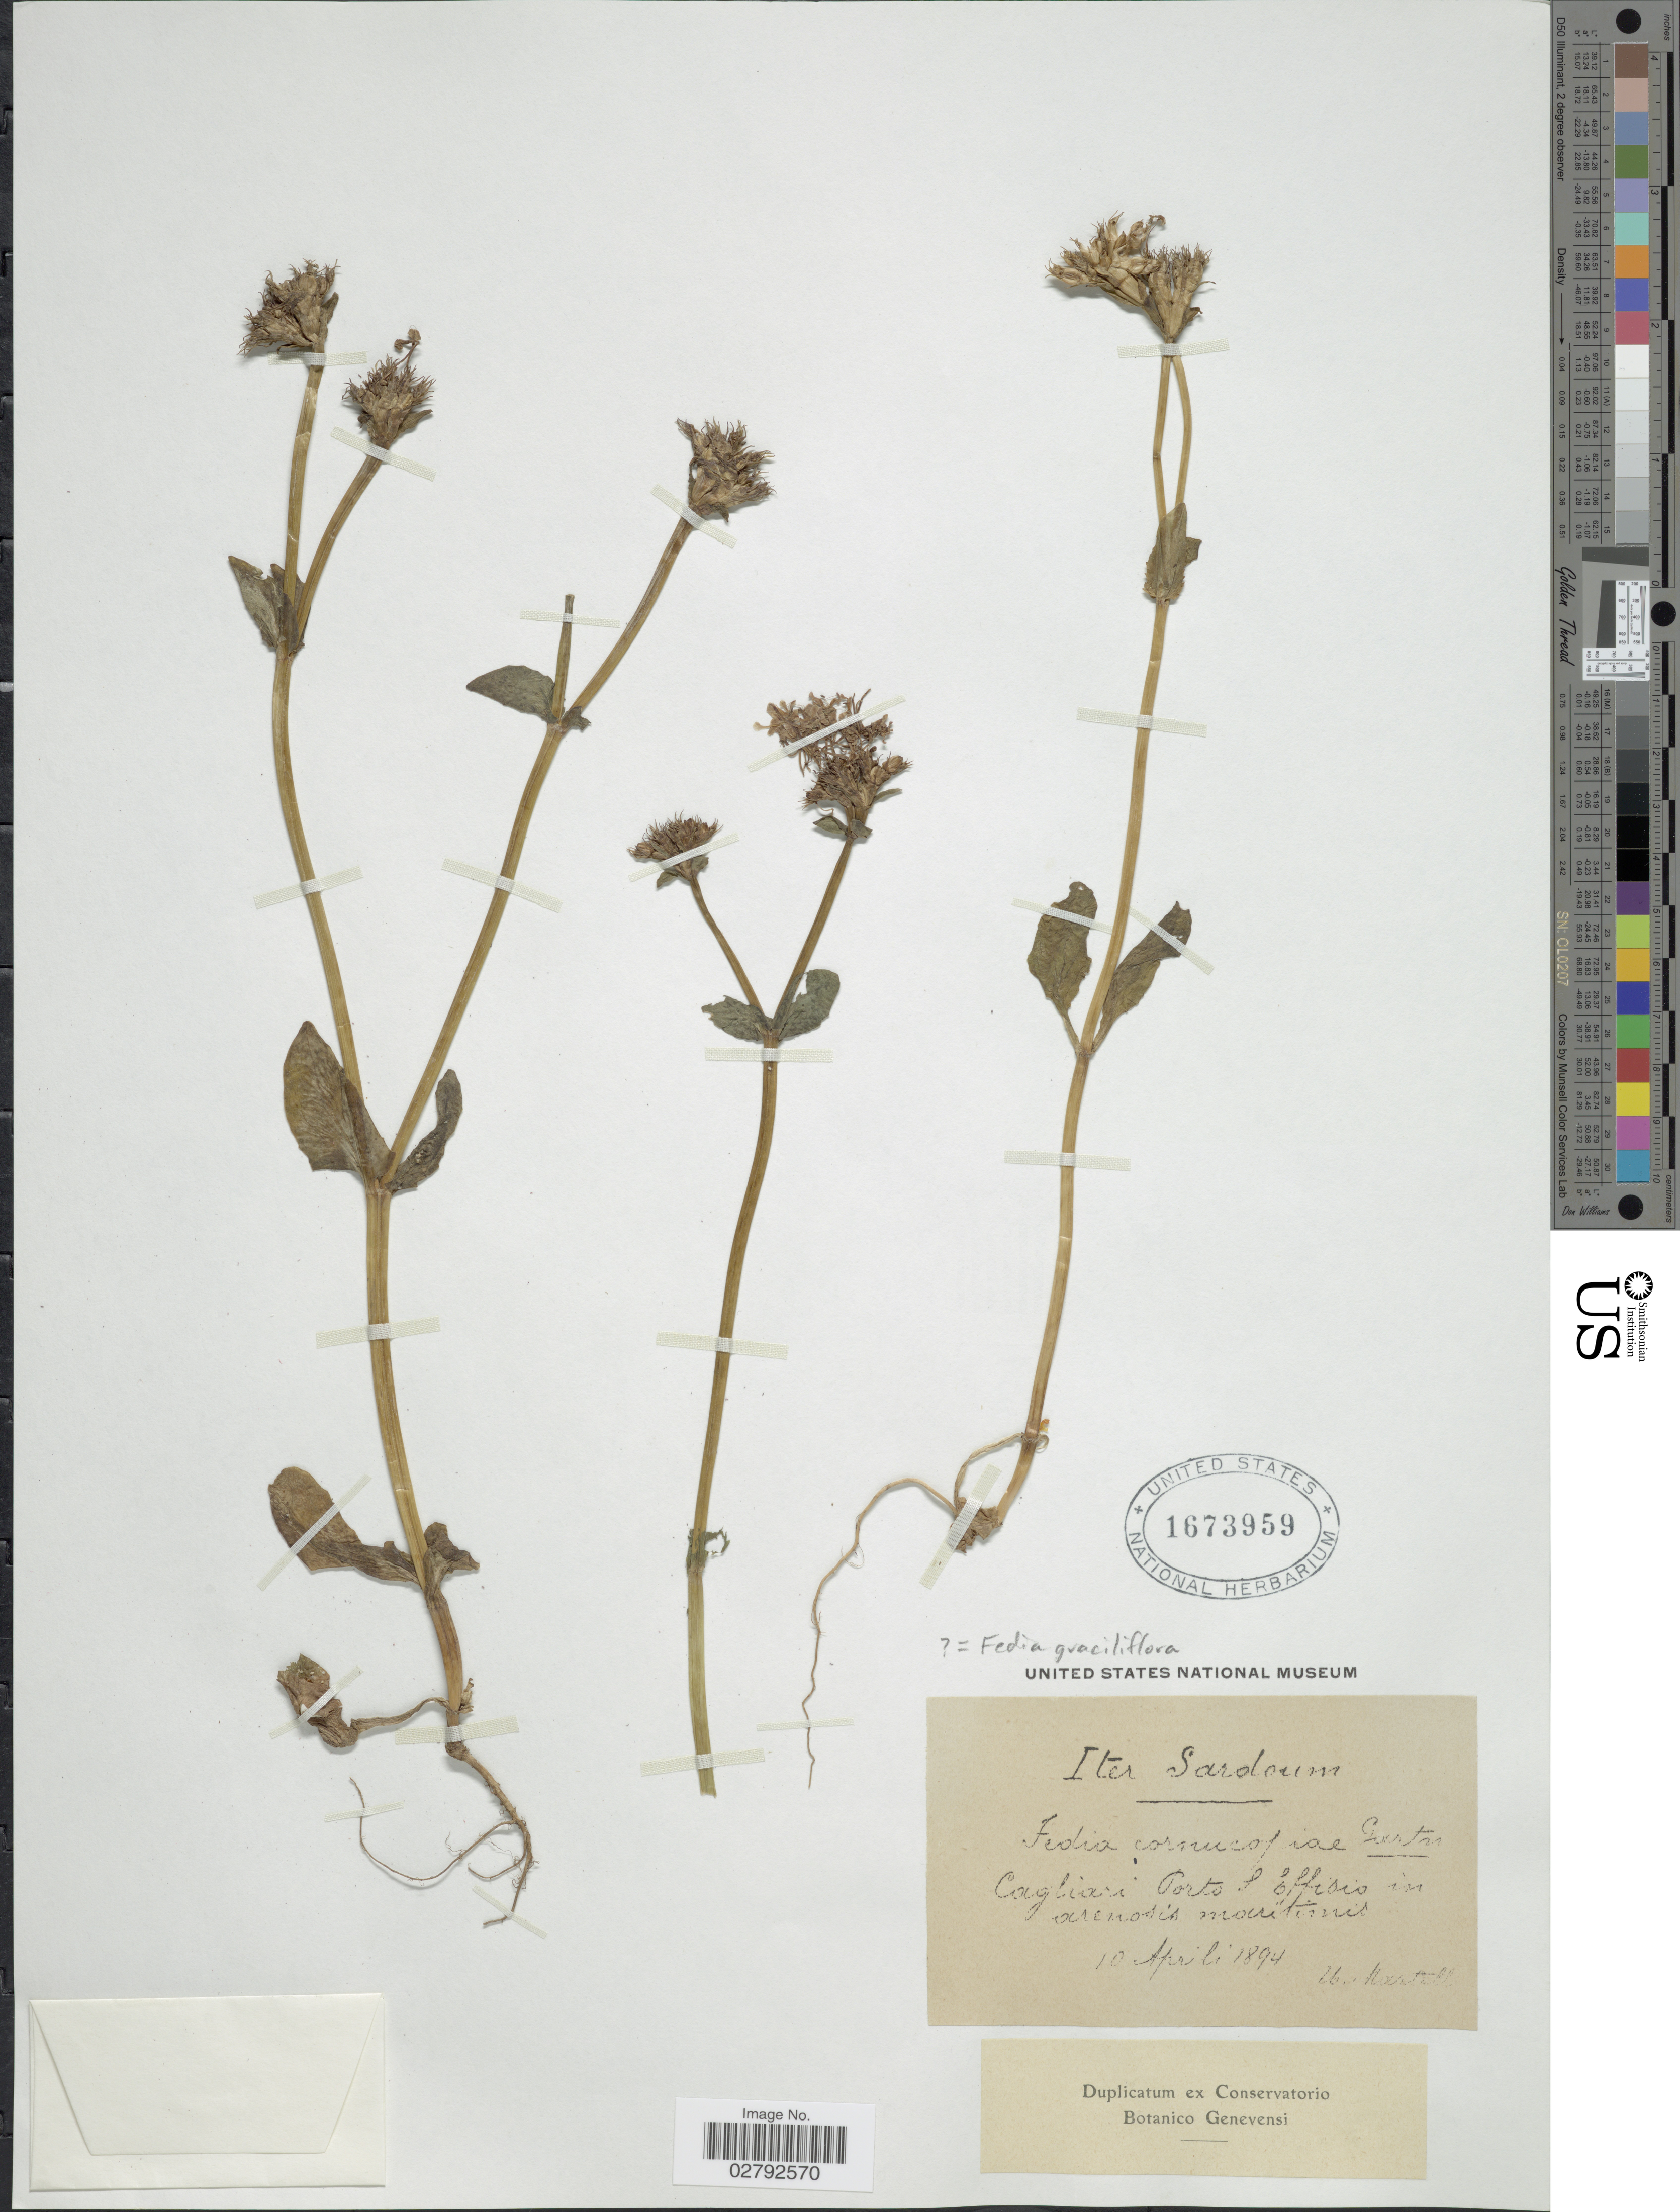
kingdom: Plantae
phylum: Tracheophyta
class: Magnoliopsida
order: Dipsacales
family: Caprifoliaceae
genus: Fedia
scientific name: Fedia graciliflora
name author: Fisch. & C.A. Mey.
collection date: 1894-04-10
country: Italy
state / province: Sardegna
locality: Sardoum. [unsure placement] Cagliari Porto S Effisio in arenosis maritimis [interpreted]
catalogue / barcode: US 1673959